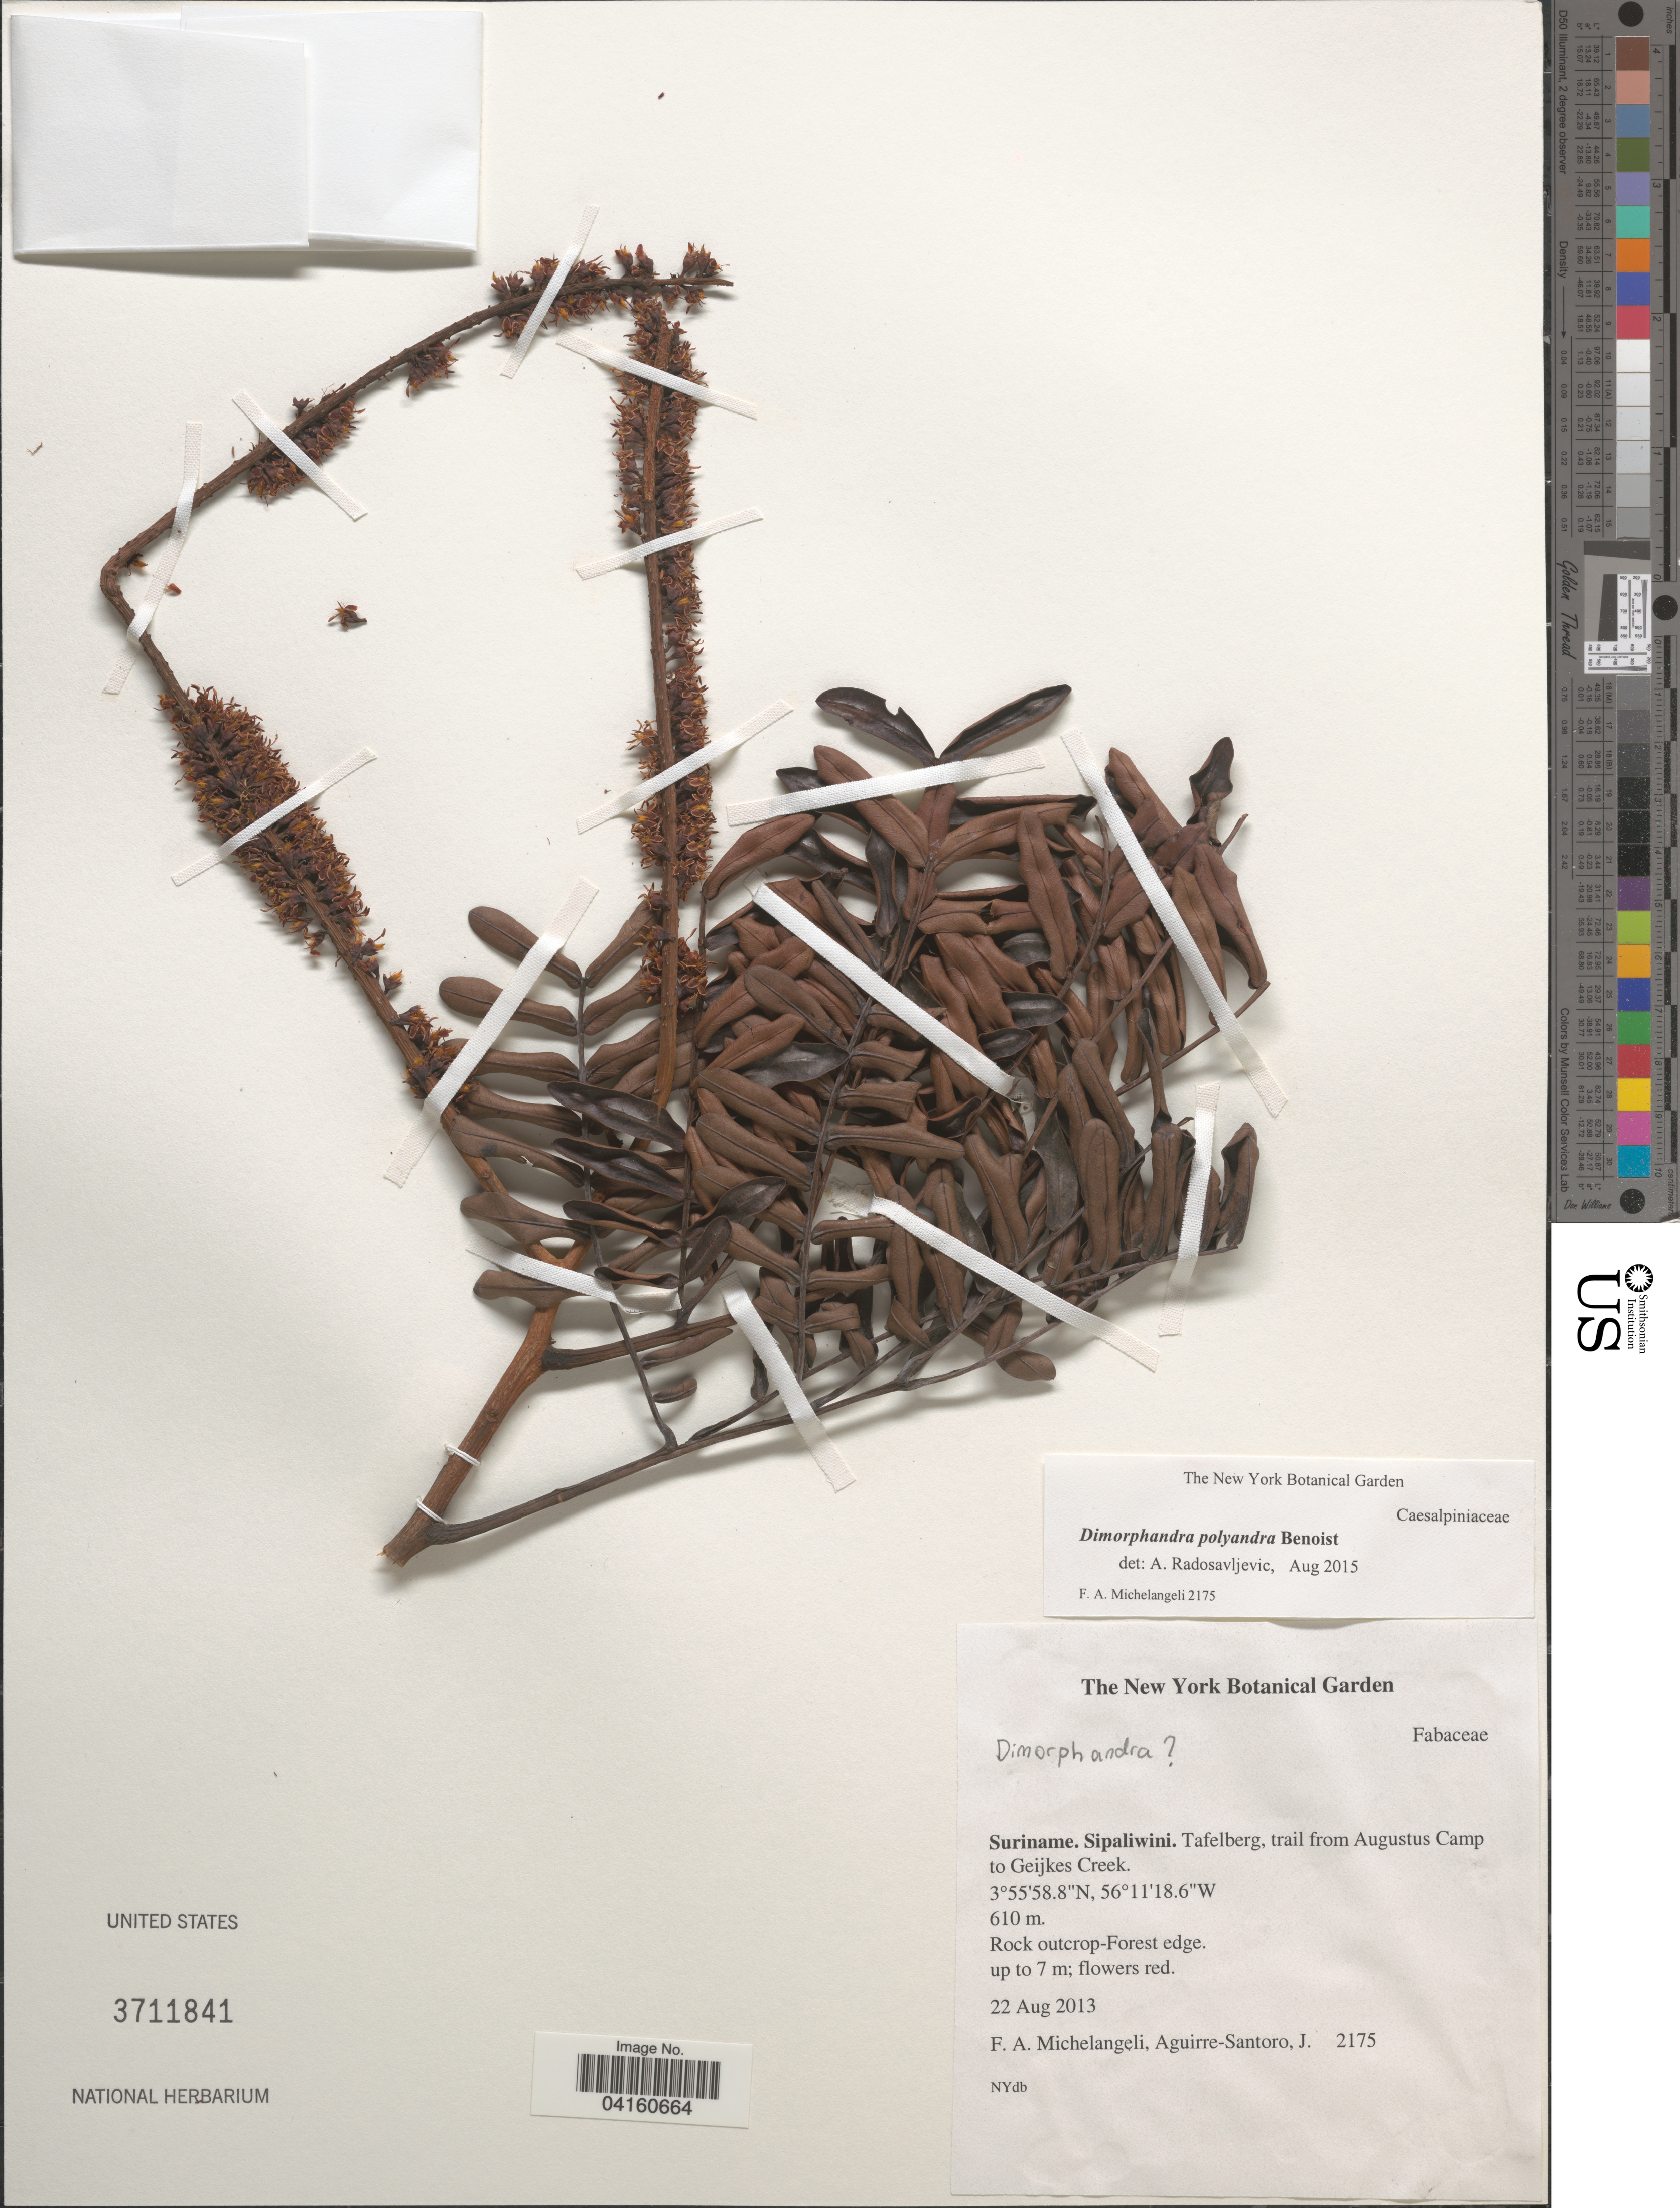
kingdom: Plantae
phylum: Tracheophyta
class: Magnoliopsida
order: Fabales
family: Fabaceae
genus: Dimorphandra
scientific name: Dimorphandra polyandra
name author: Benoist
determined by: Radosavljevic, Aleksandar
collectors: F. A. Michelangeli & J. Aguirre-Santoro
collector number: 2175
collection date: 2013-08-22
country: Suriname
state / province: Sipaliwini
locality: Tafelberg, trail from Augustus Camp to Geijkes Creek.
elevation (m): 610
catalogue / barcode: US 3711841